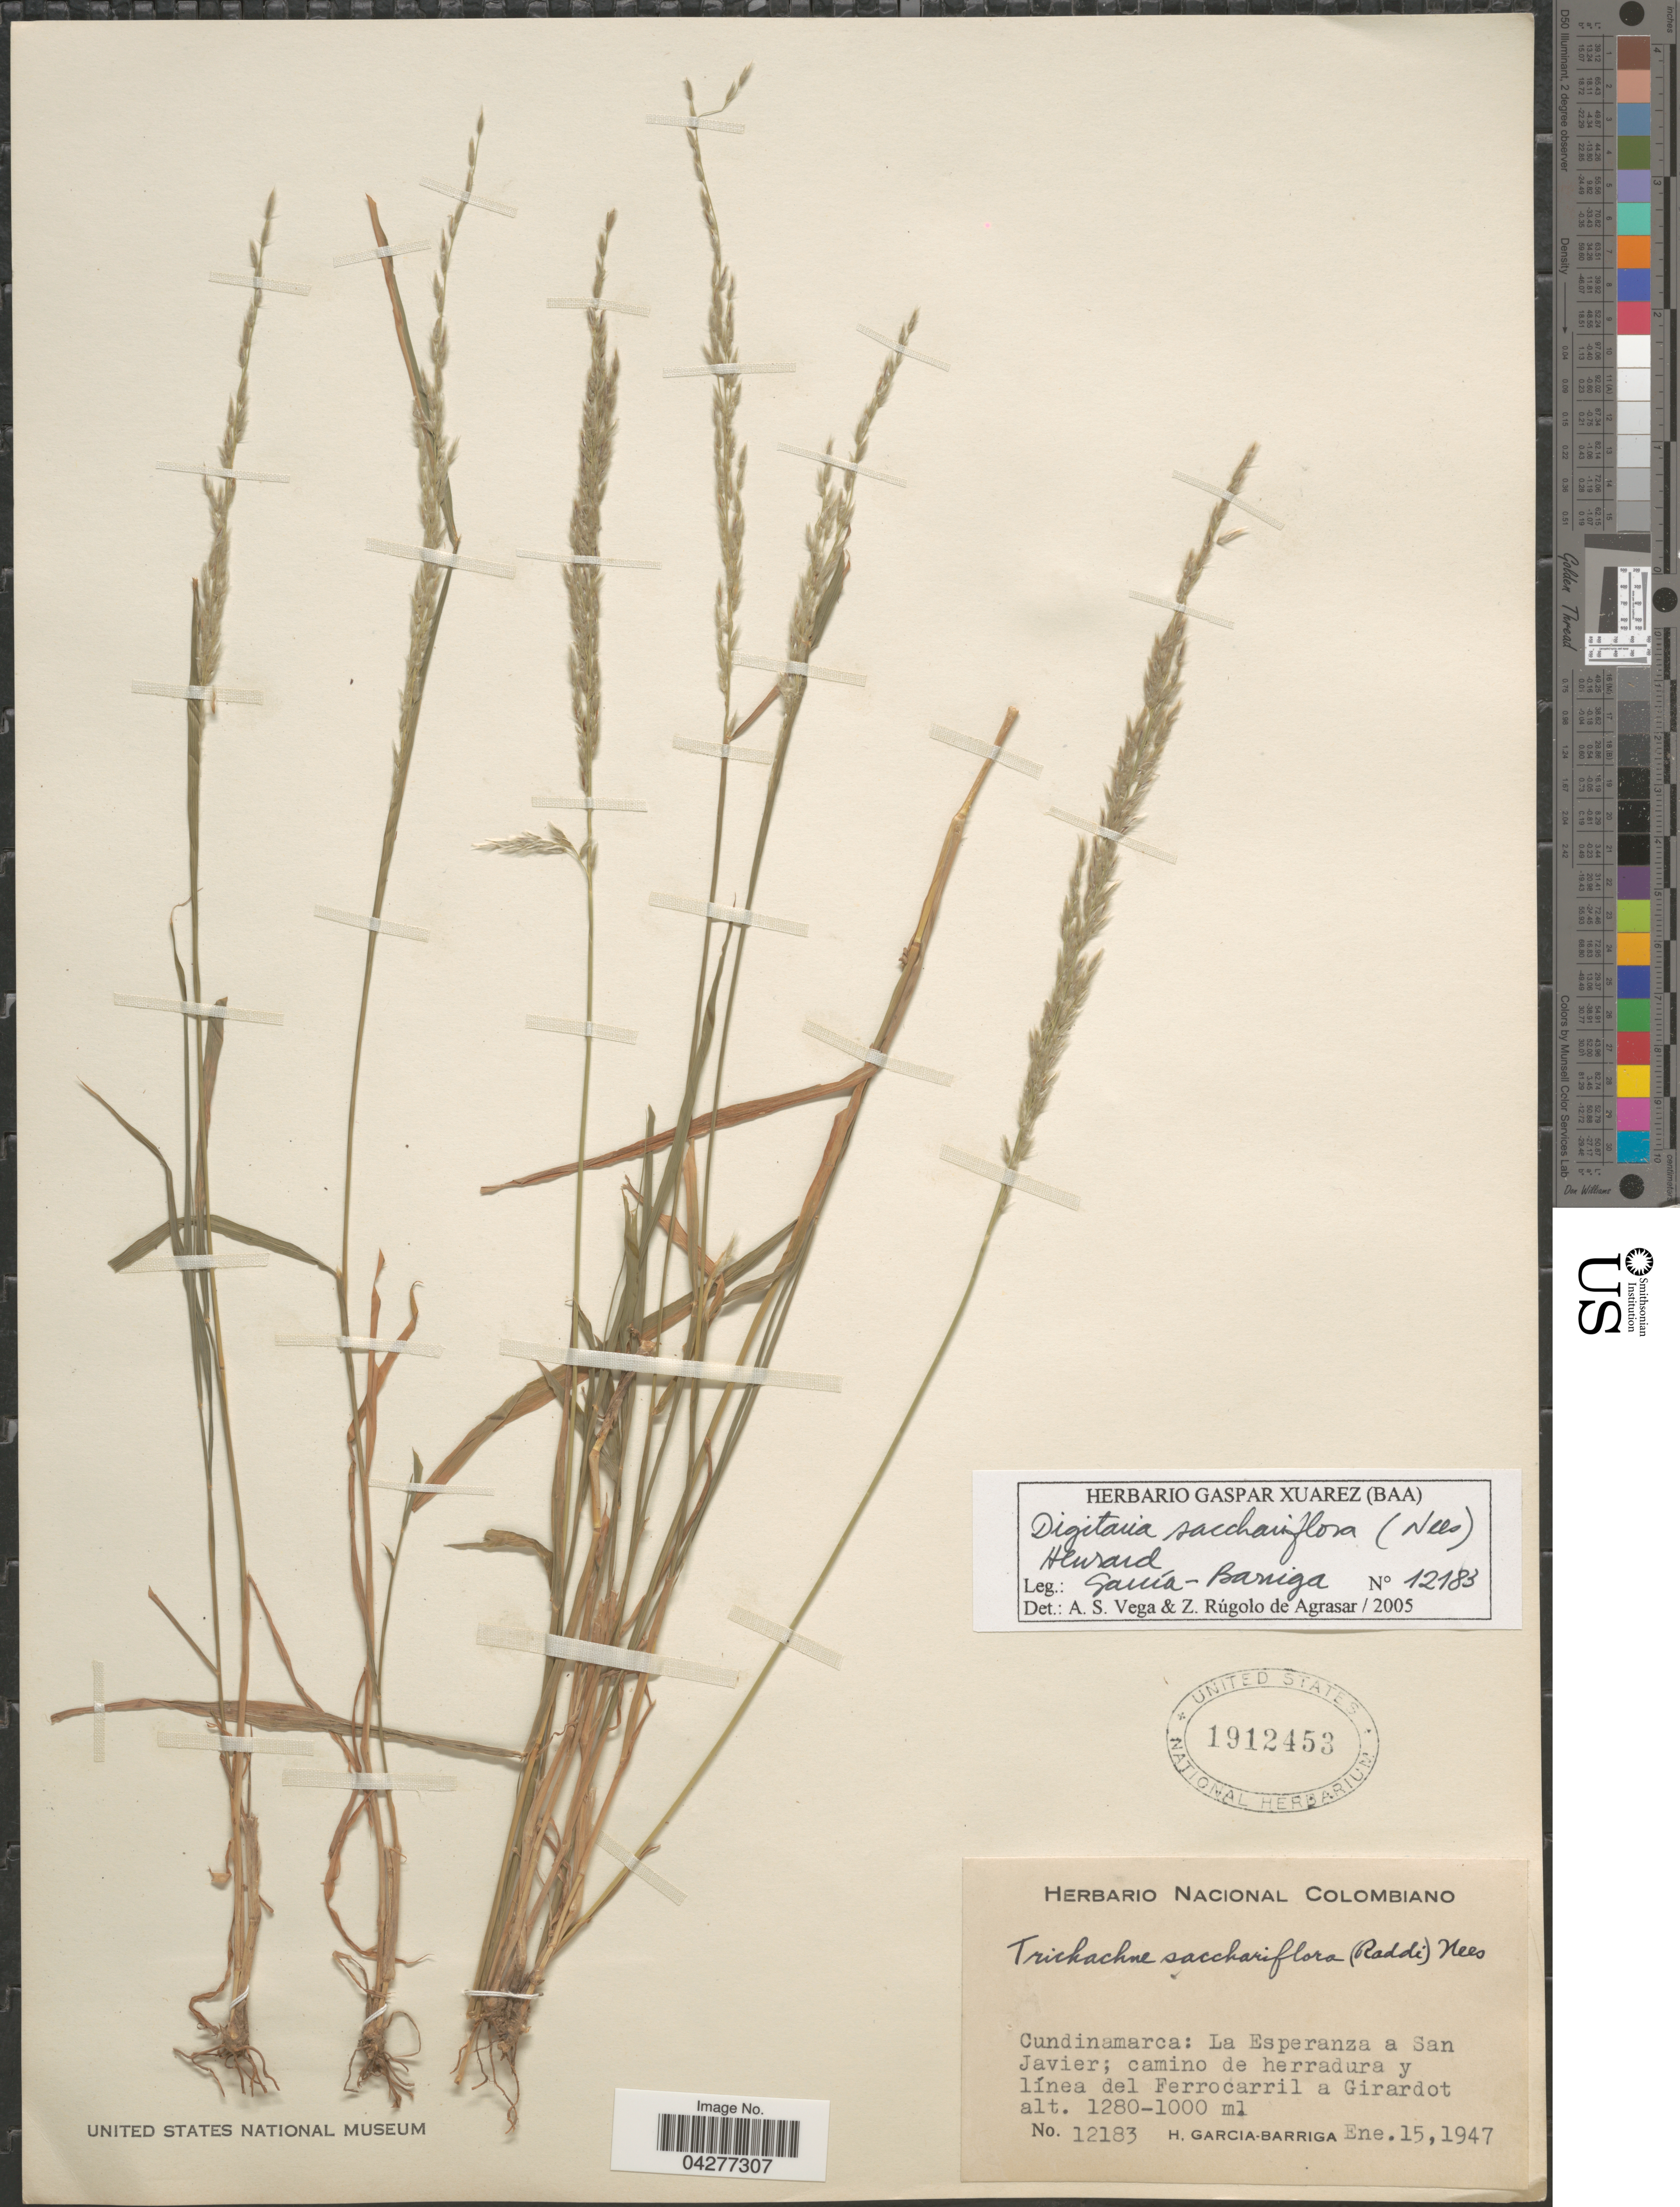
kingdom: Plantae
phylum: Tracheophyta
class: Liliopsida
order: Poales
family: Poaceae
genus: Digitaria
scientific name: Digitaria sacchariflora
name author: (Nees) Henr.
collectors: H. García Barriga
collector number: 12183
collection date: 1947-01-15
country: Colombia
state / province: Cundinamarca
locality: La Esperanza a San Javier; camino de herradura y línea del Ferrocarril a Girardot.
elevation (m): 1000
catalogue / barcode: US 1912453